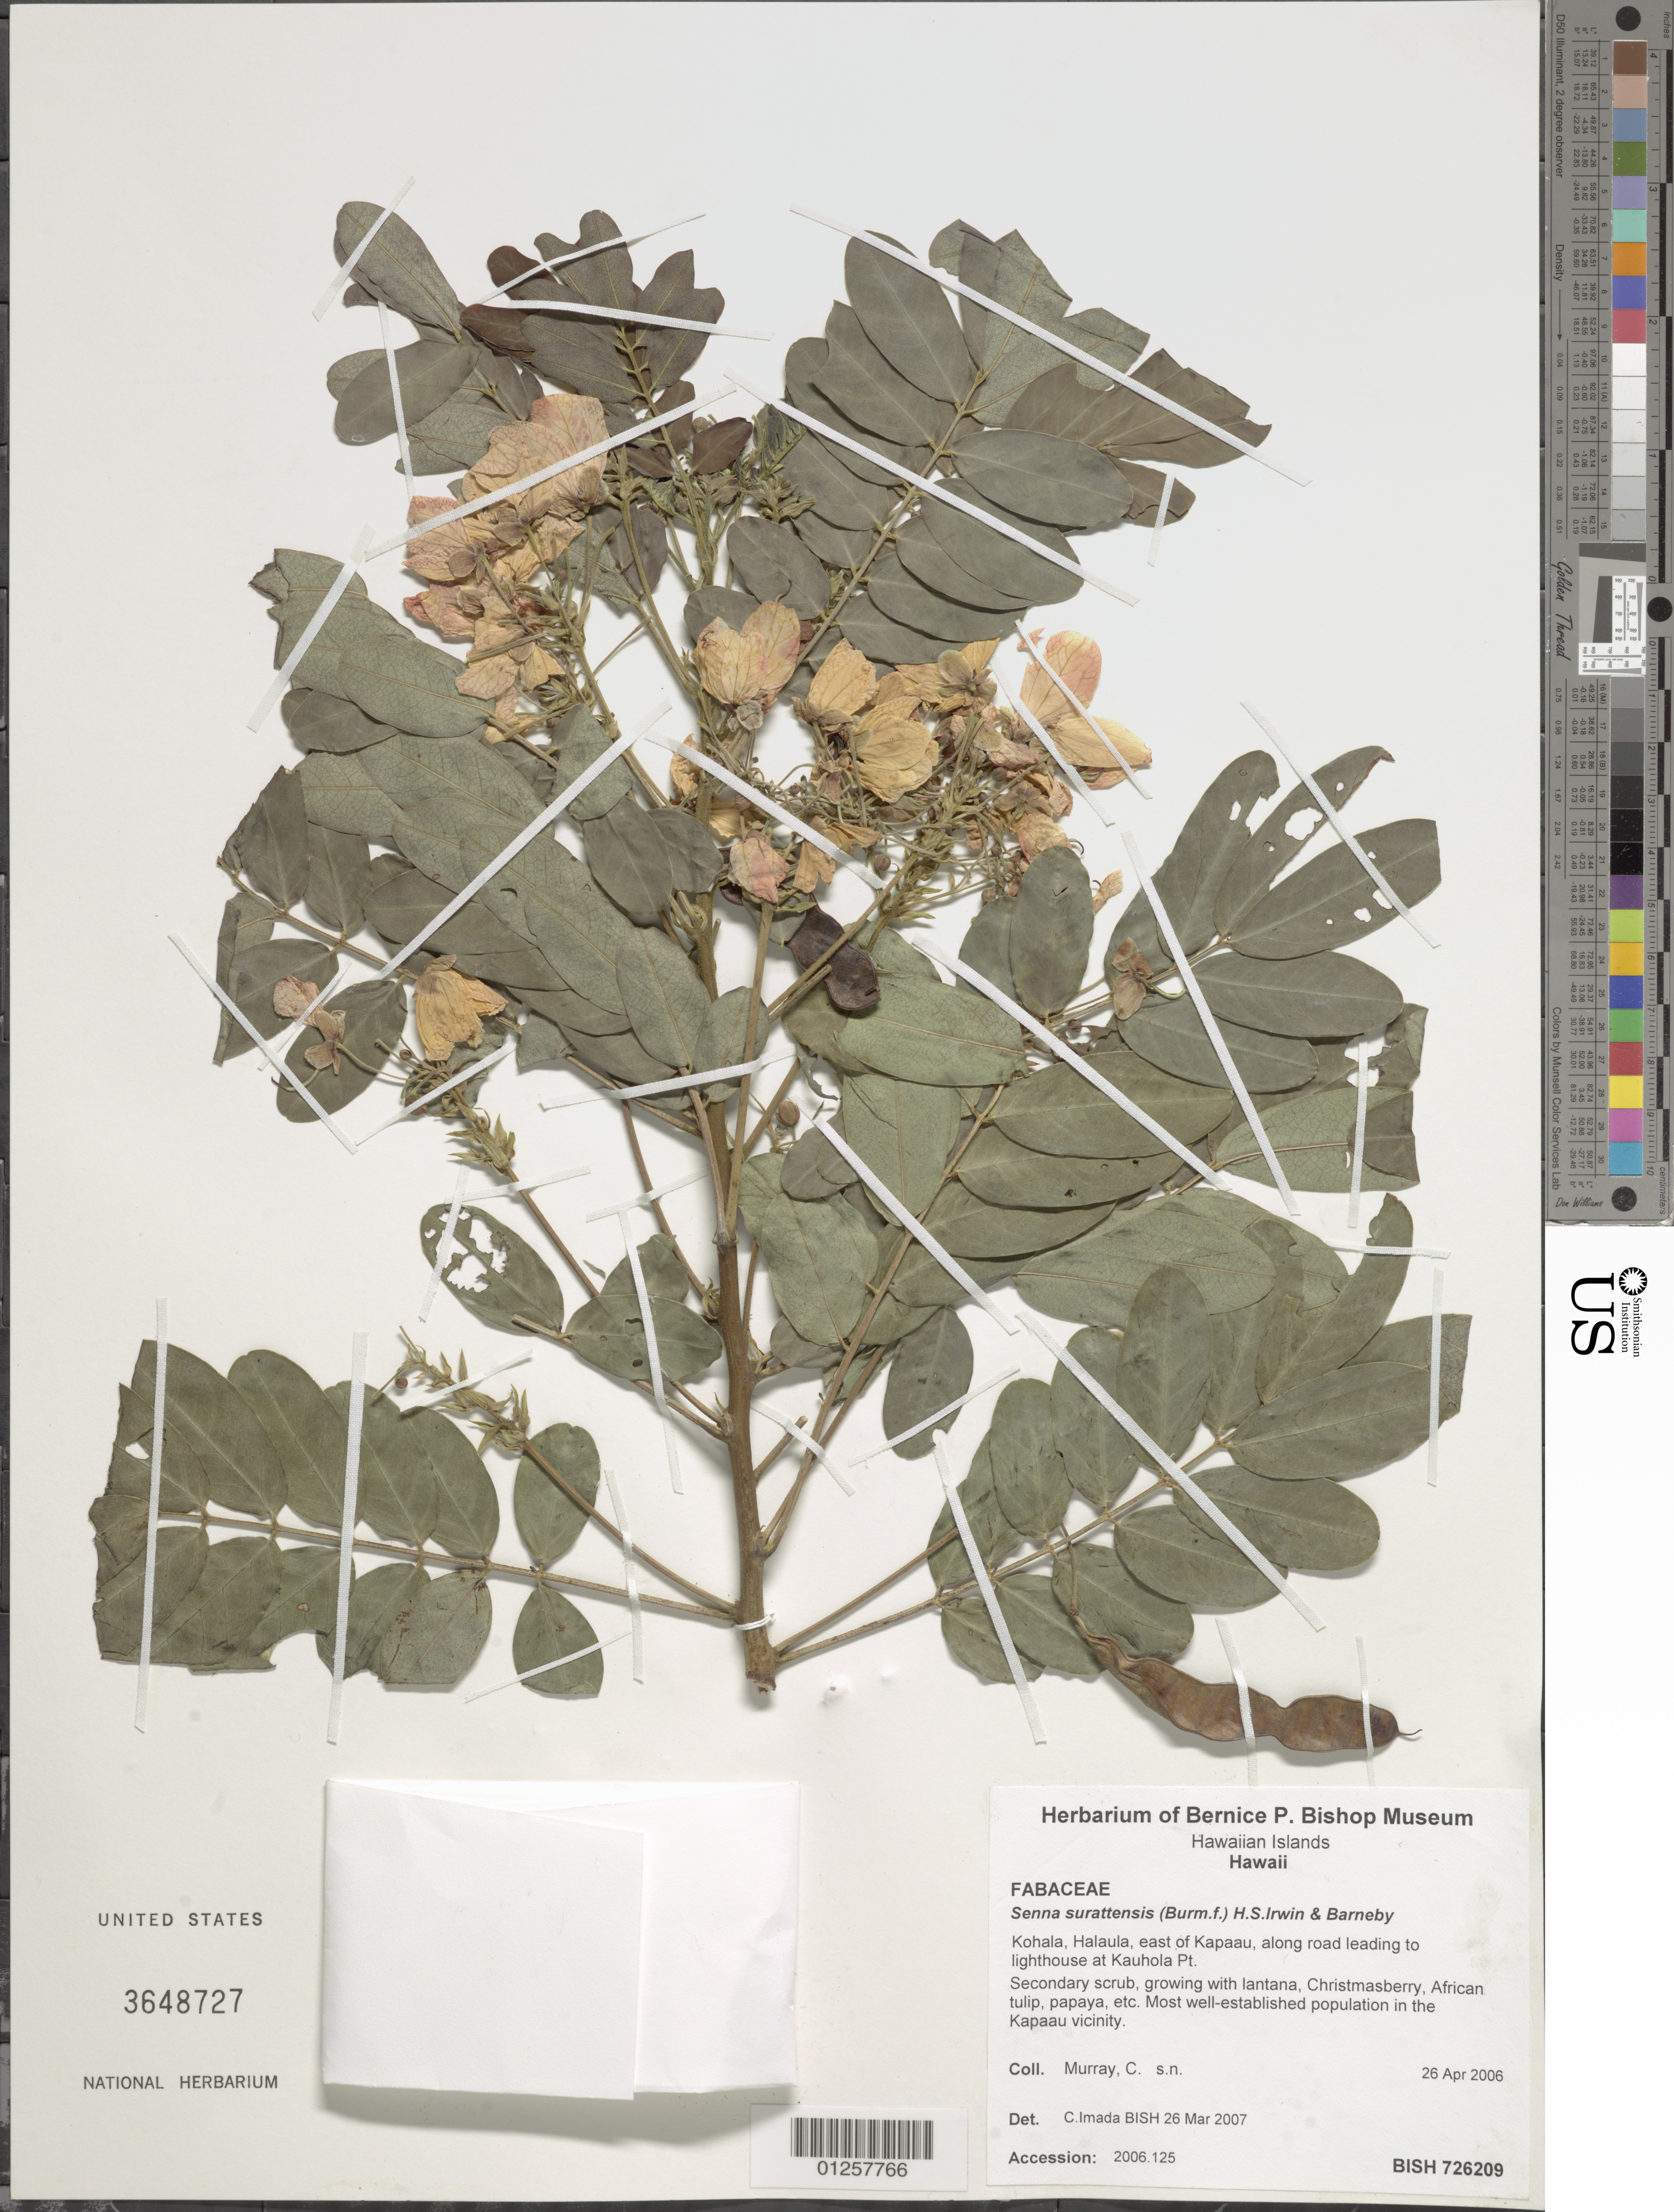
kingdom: Plantae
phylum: Tracheophyta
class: Magnoliopsida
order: Fabales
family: Fabaceae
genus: Senna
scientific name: Senna surattensis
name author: (Burm. f.) H.S. Irwin & Barneby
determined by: Imada, C.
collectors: C. Murray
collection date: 2006-04-26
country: United States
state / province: Hawaii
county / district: Hawaii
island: Hawaii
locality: Kohala, Halaula, east of Kapaau, along road leading to lighthouse at Kauhola Pt.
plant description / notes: Accession: 2006.125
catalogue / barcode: US 3648727